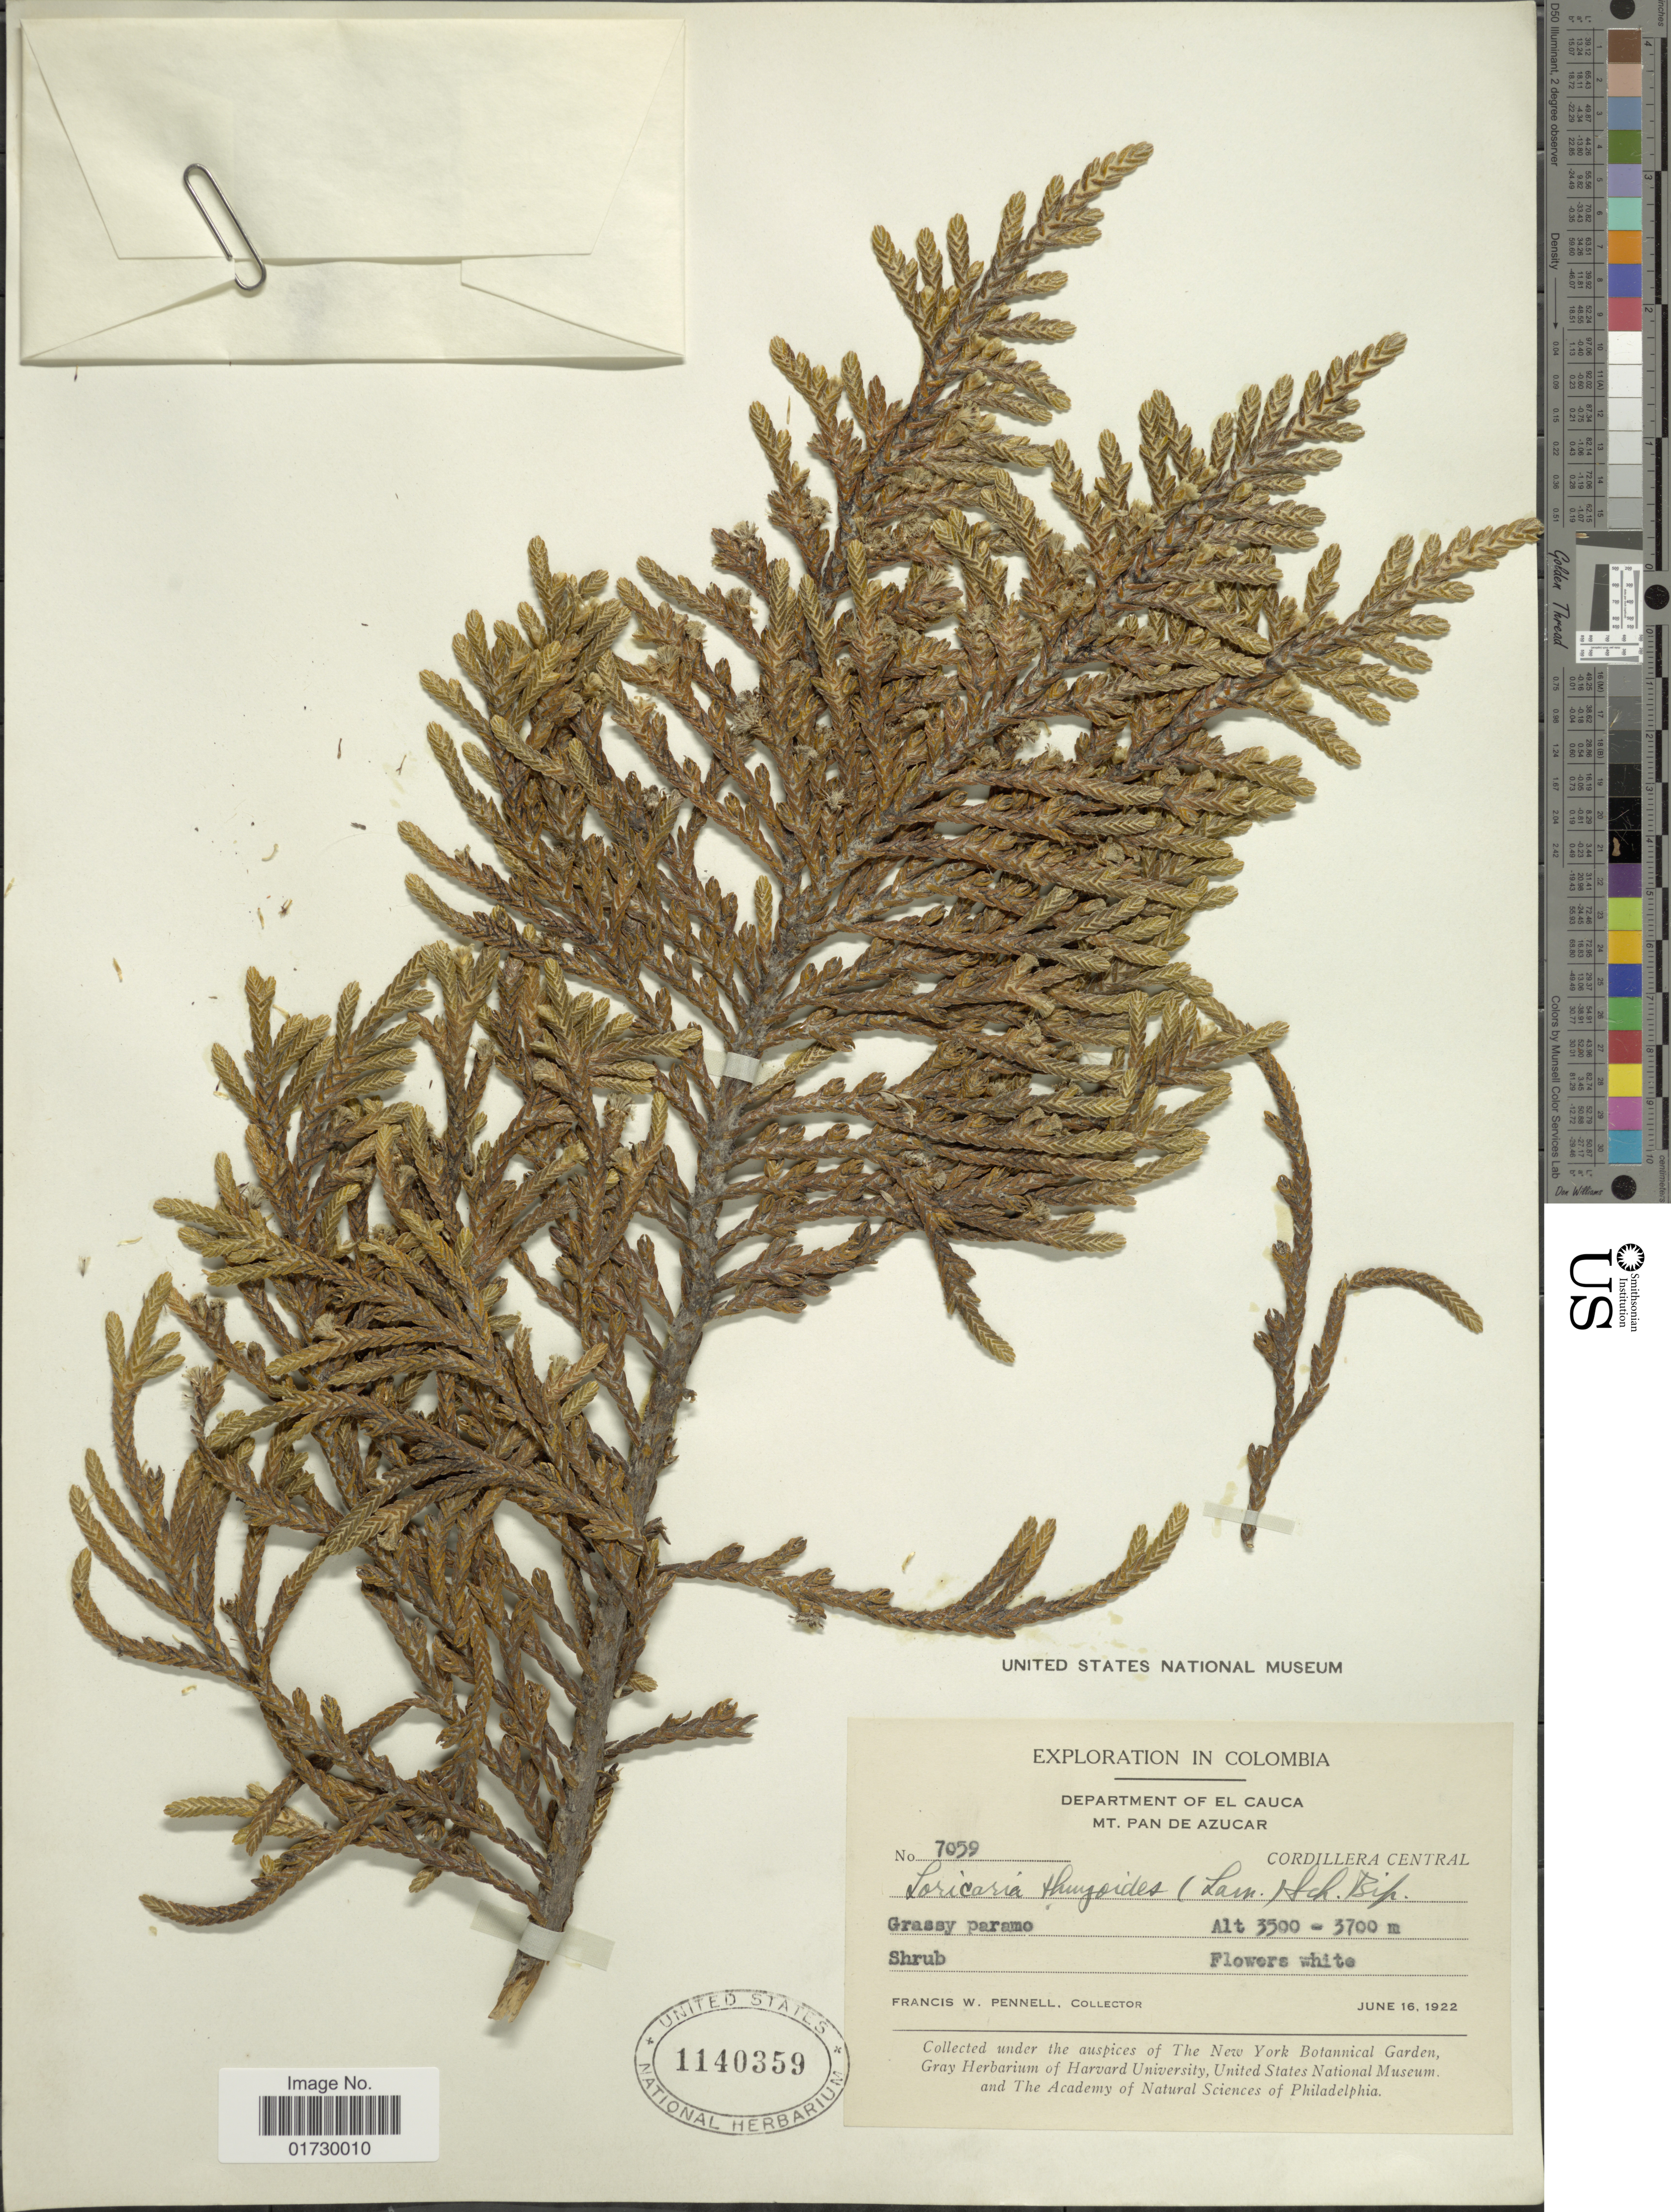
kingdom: Plantae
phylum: Tracheophyta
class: Magnoliopsida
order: Asterales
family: Asteraceae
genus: Loricaria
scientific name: Loricaria thuyoides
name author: (Lam.) Sch. Bip.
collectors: F. W. Pennell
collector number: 7059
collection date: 1922-06-16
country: Colombia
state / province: Cauca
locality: Mt. Pan de Azucar, Cordillera Central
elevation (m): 3500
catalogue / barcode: US 1140359